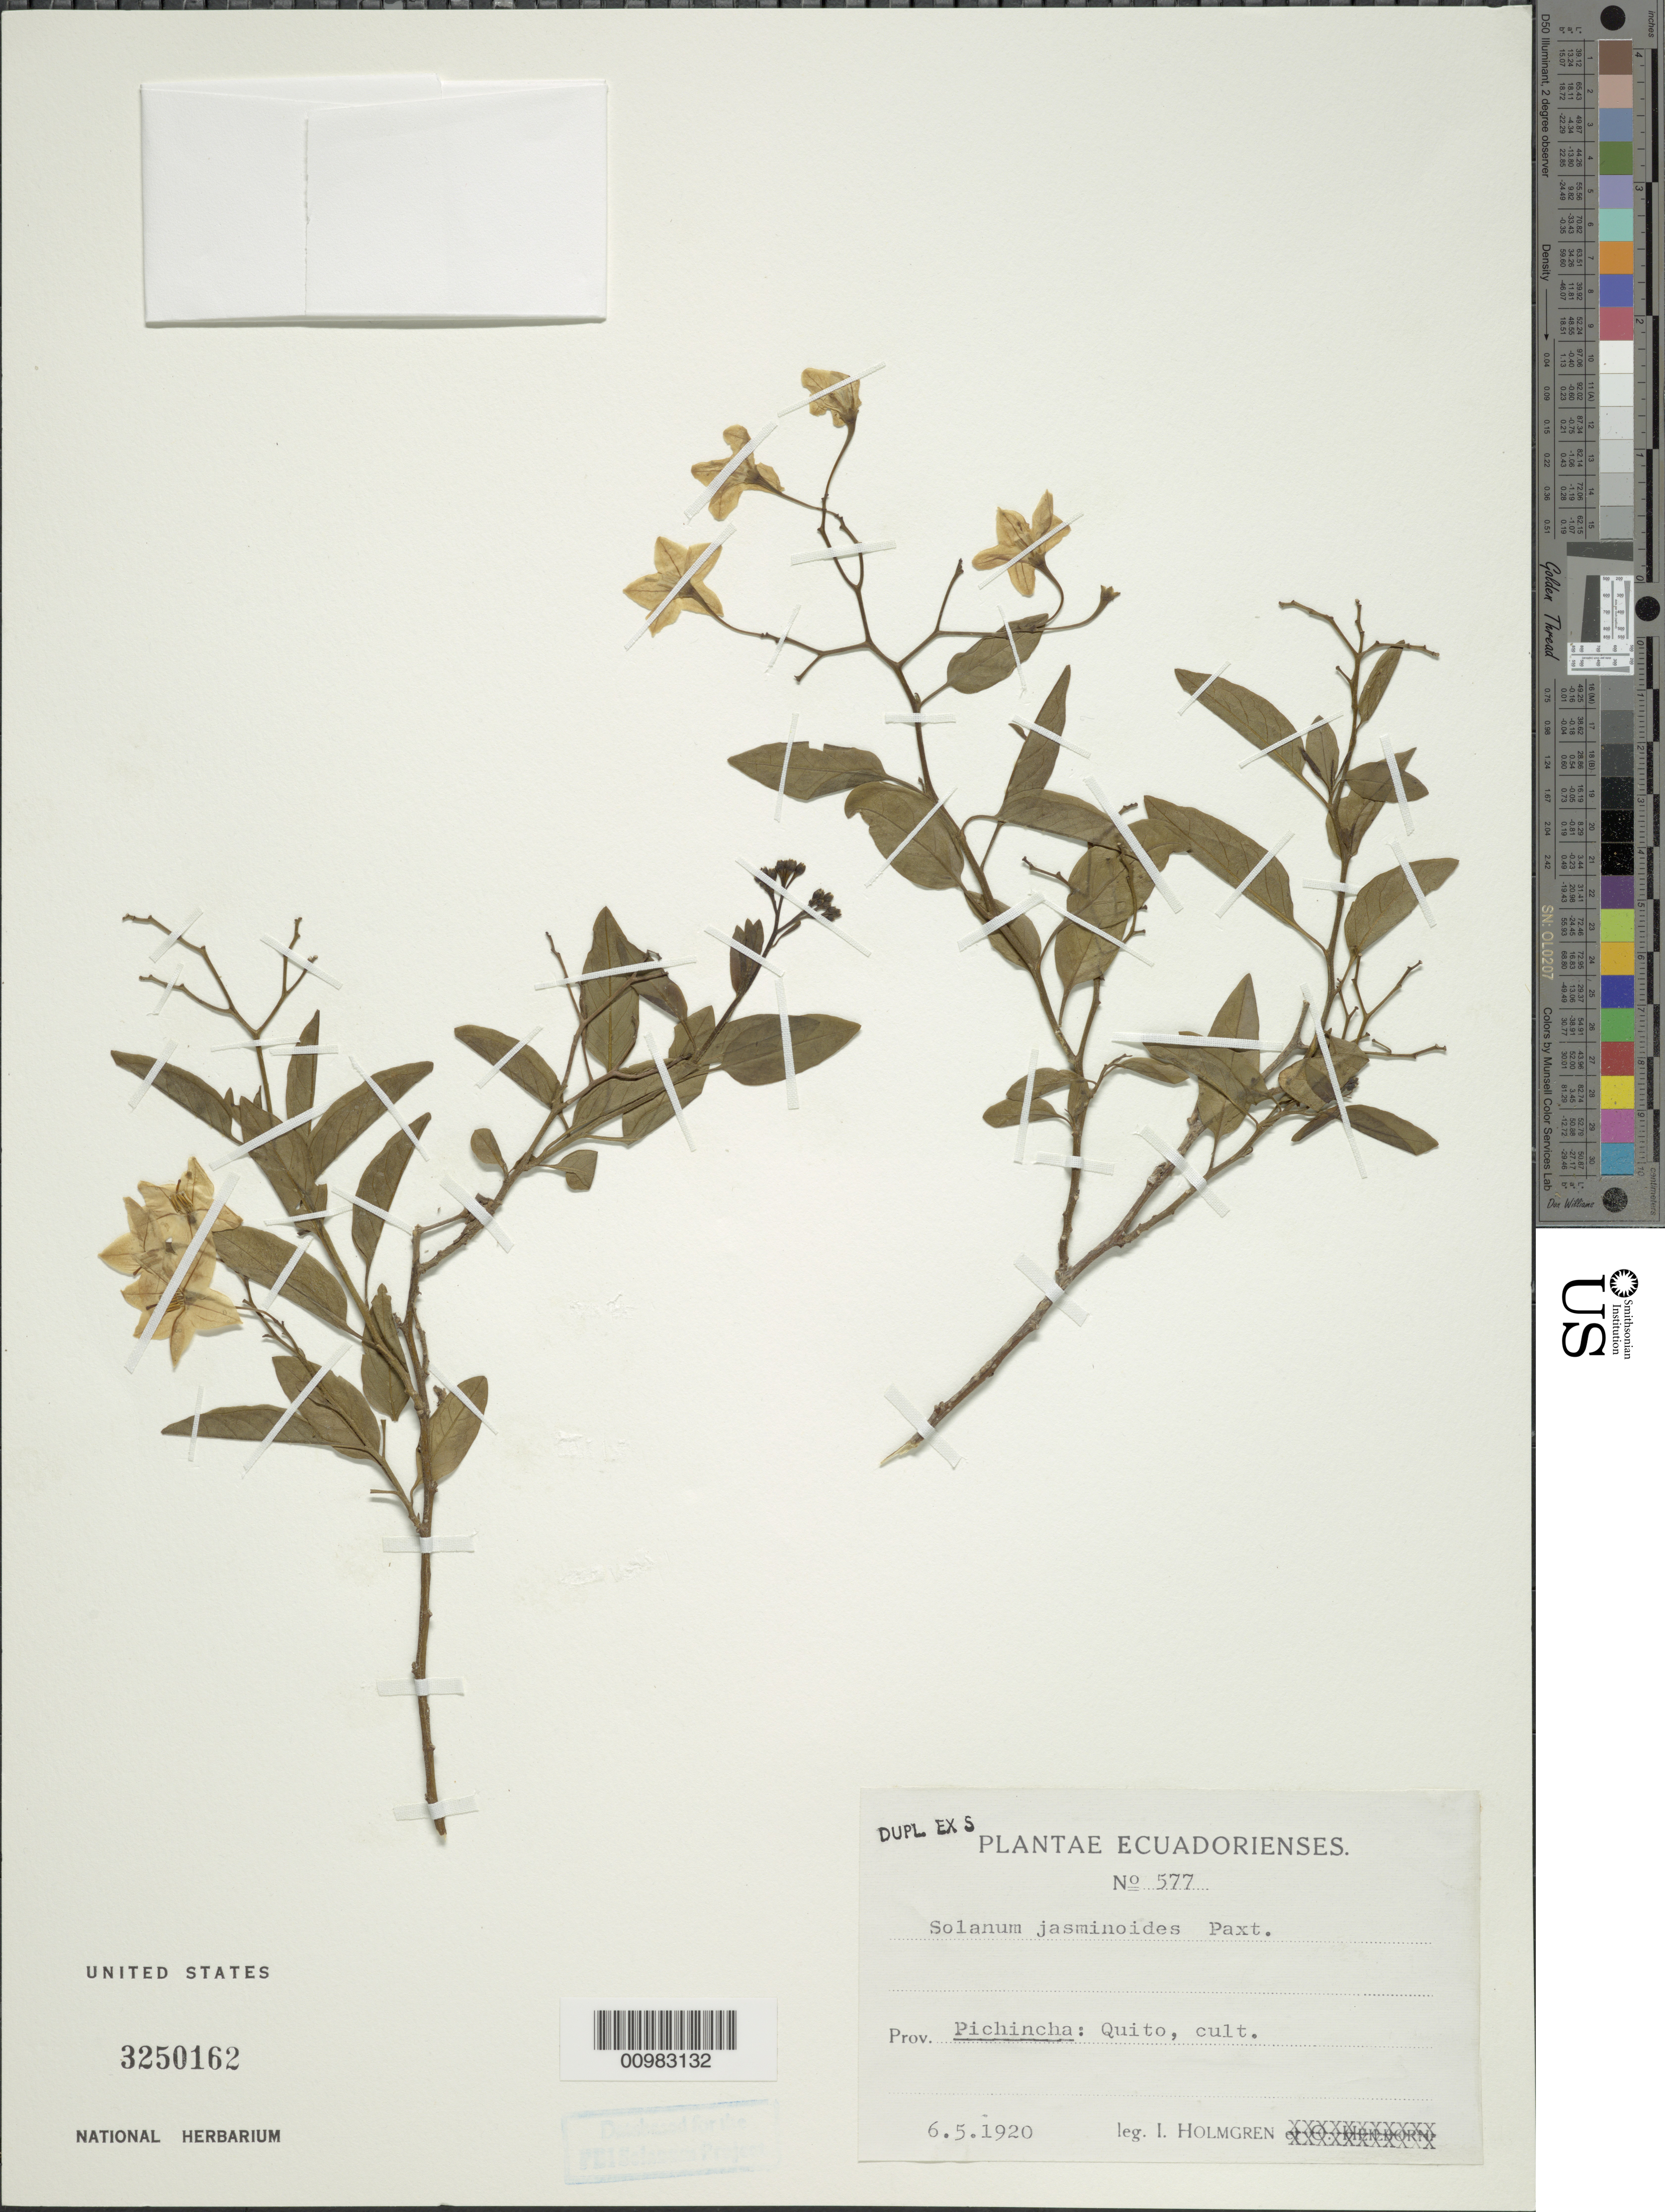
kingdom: Plantae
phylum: Tracheophyta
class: Magnoliopsida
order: Solanales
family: Solanaceae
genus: Solanum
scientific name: Solanum laxum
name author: Spreng.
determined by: Knapp, S. D.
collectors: I. Holmgren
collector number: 577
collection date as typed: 6 May 1920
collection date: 1920-05-06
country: Ecuador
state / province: Pichincha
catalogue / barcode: US 3250162